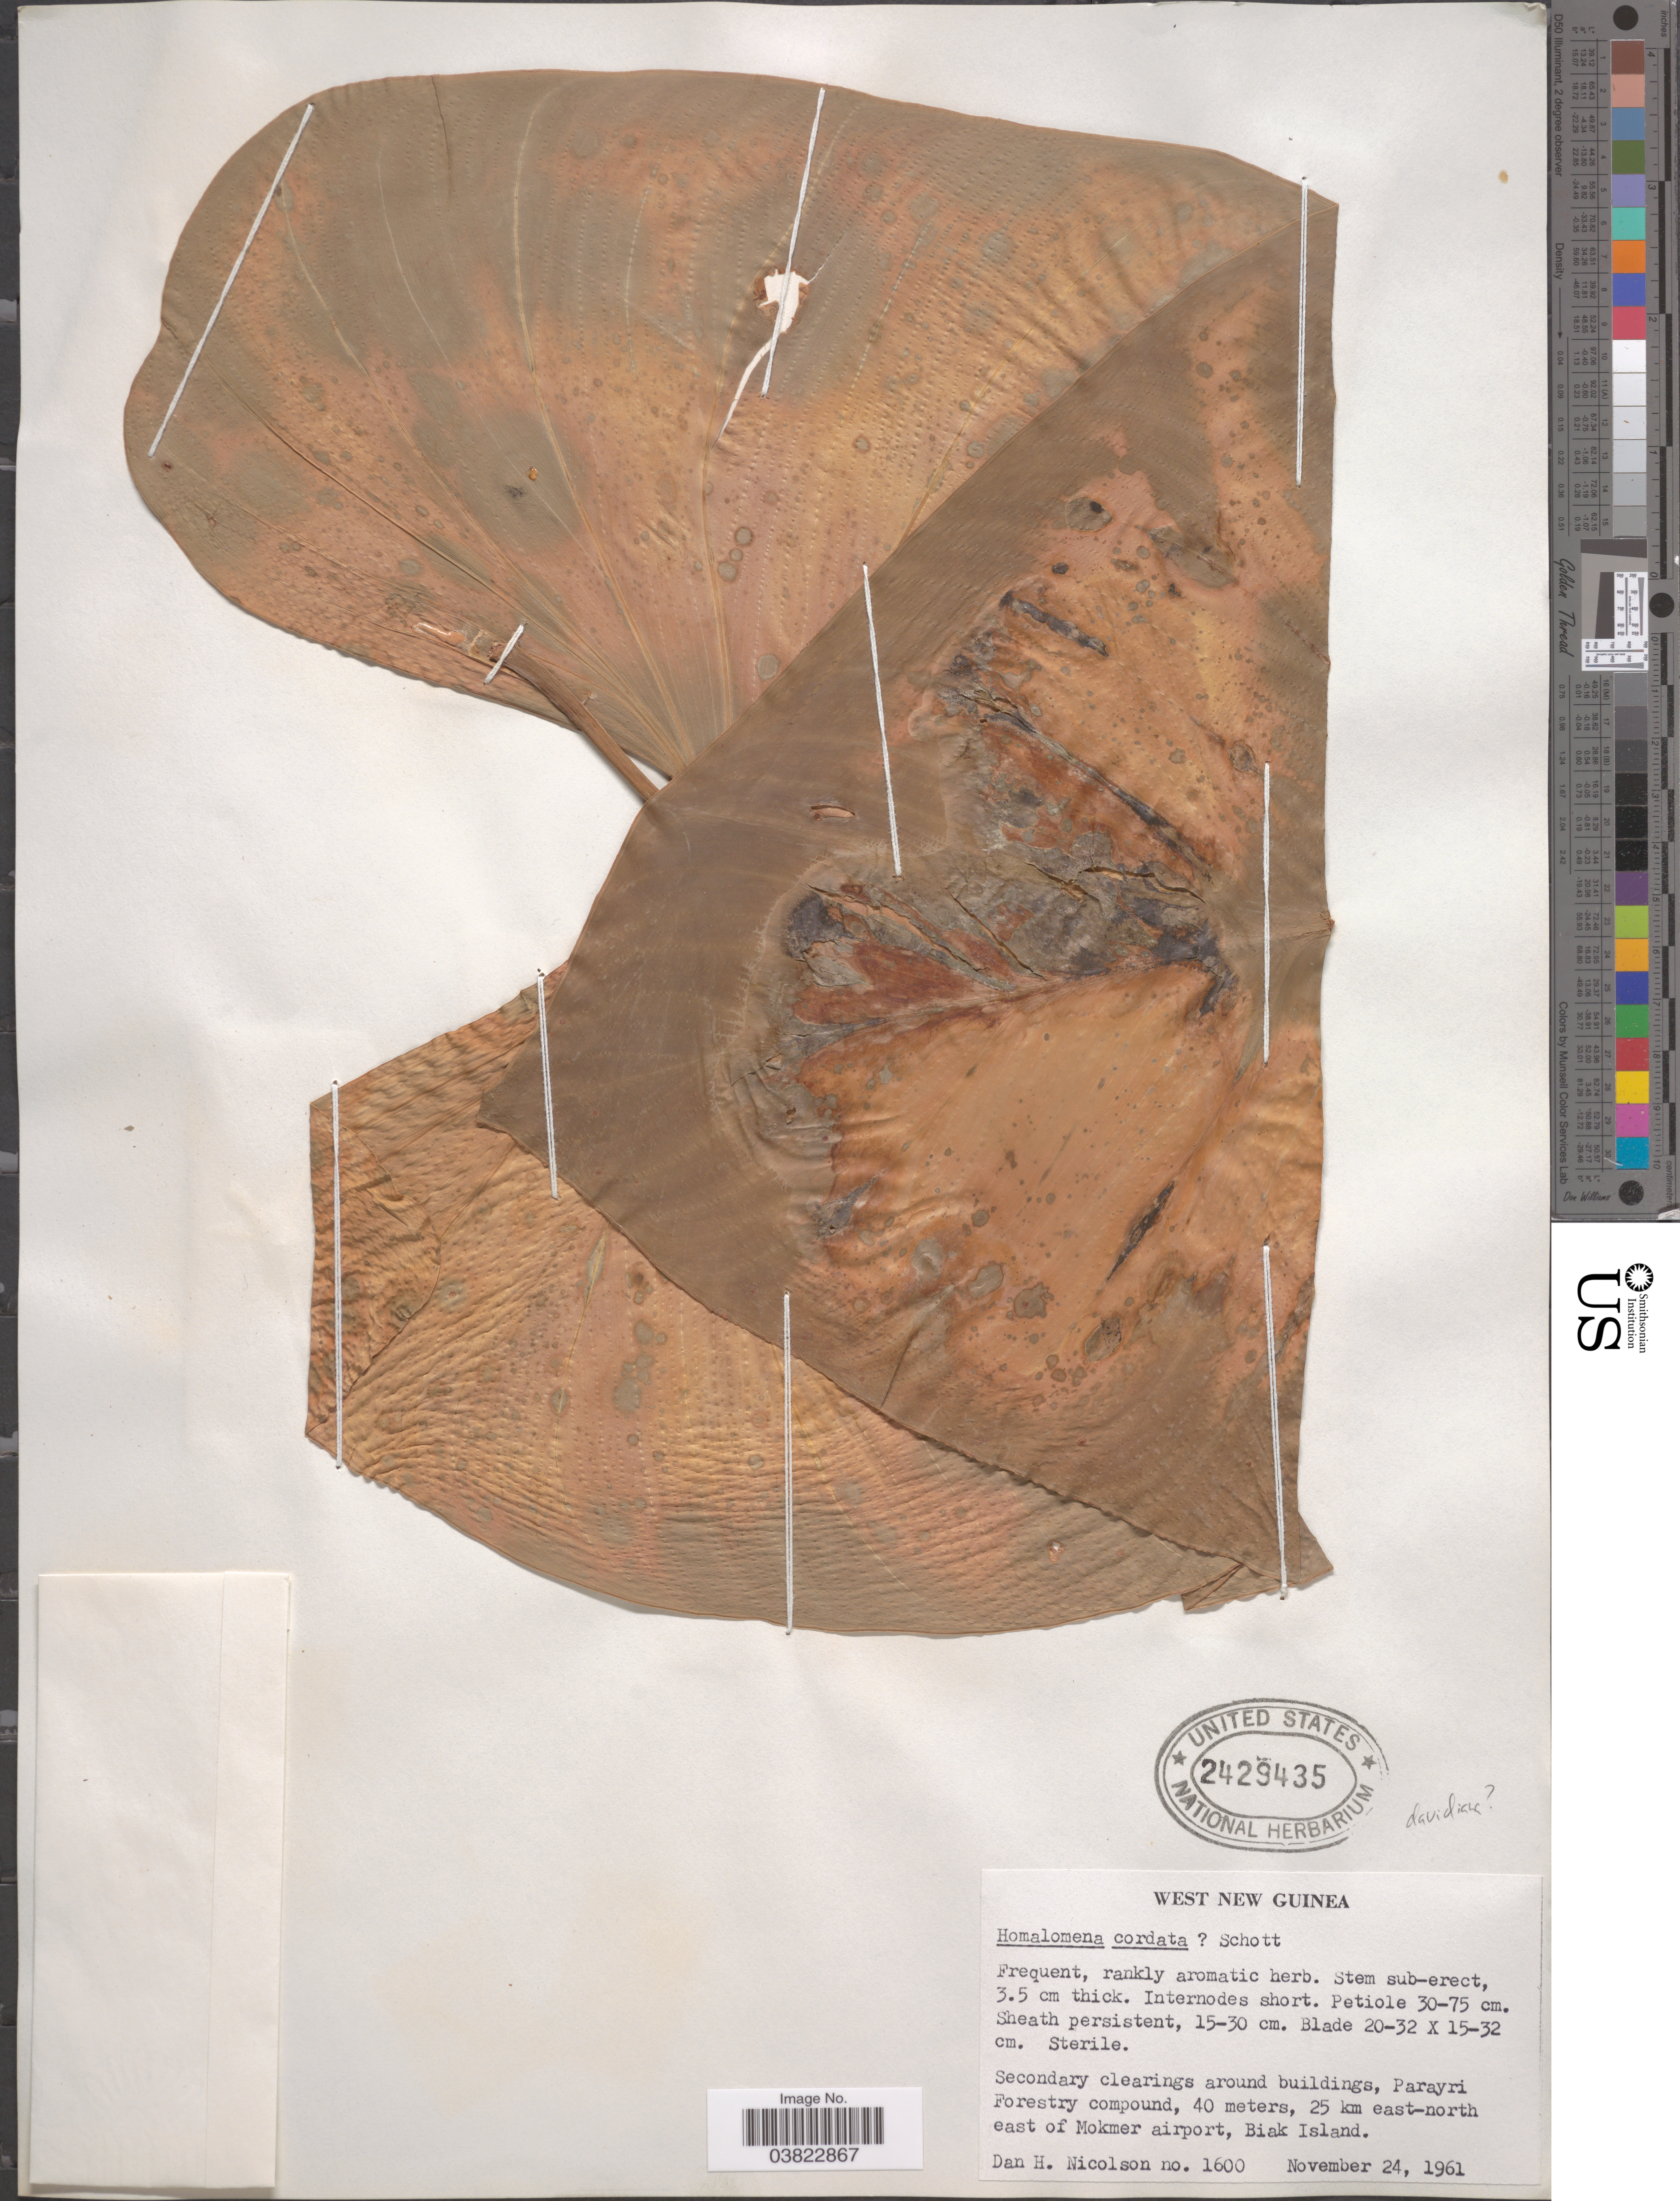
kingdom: Plantae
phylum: Tracheophyta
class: Liliopsida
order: Alismatales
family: Araceae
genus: Homalomena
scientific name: Homalomena davidiana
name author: A. Hay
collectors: D. H. Nicolson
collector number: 1600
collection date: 1961-11-24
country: Indonesia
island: New Guinea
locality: West New Guinea. Secondary clearings around buildings, Parayri Forestry compound, 25 km east-north east of Mokmer airport, Biak Island.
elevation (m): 40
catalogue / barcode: US 2429435